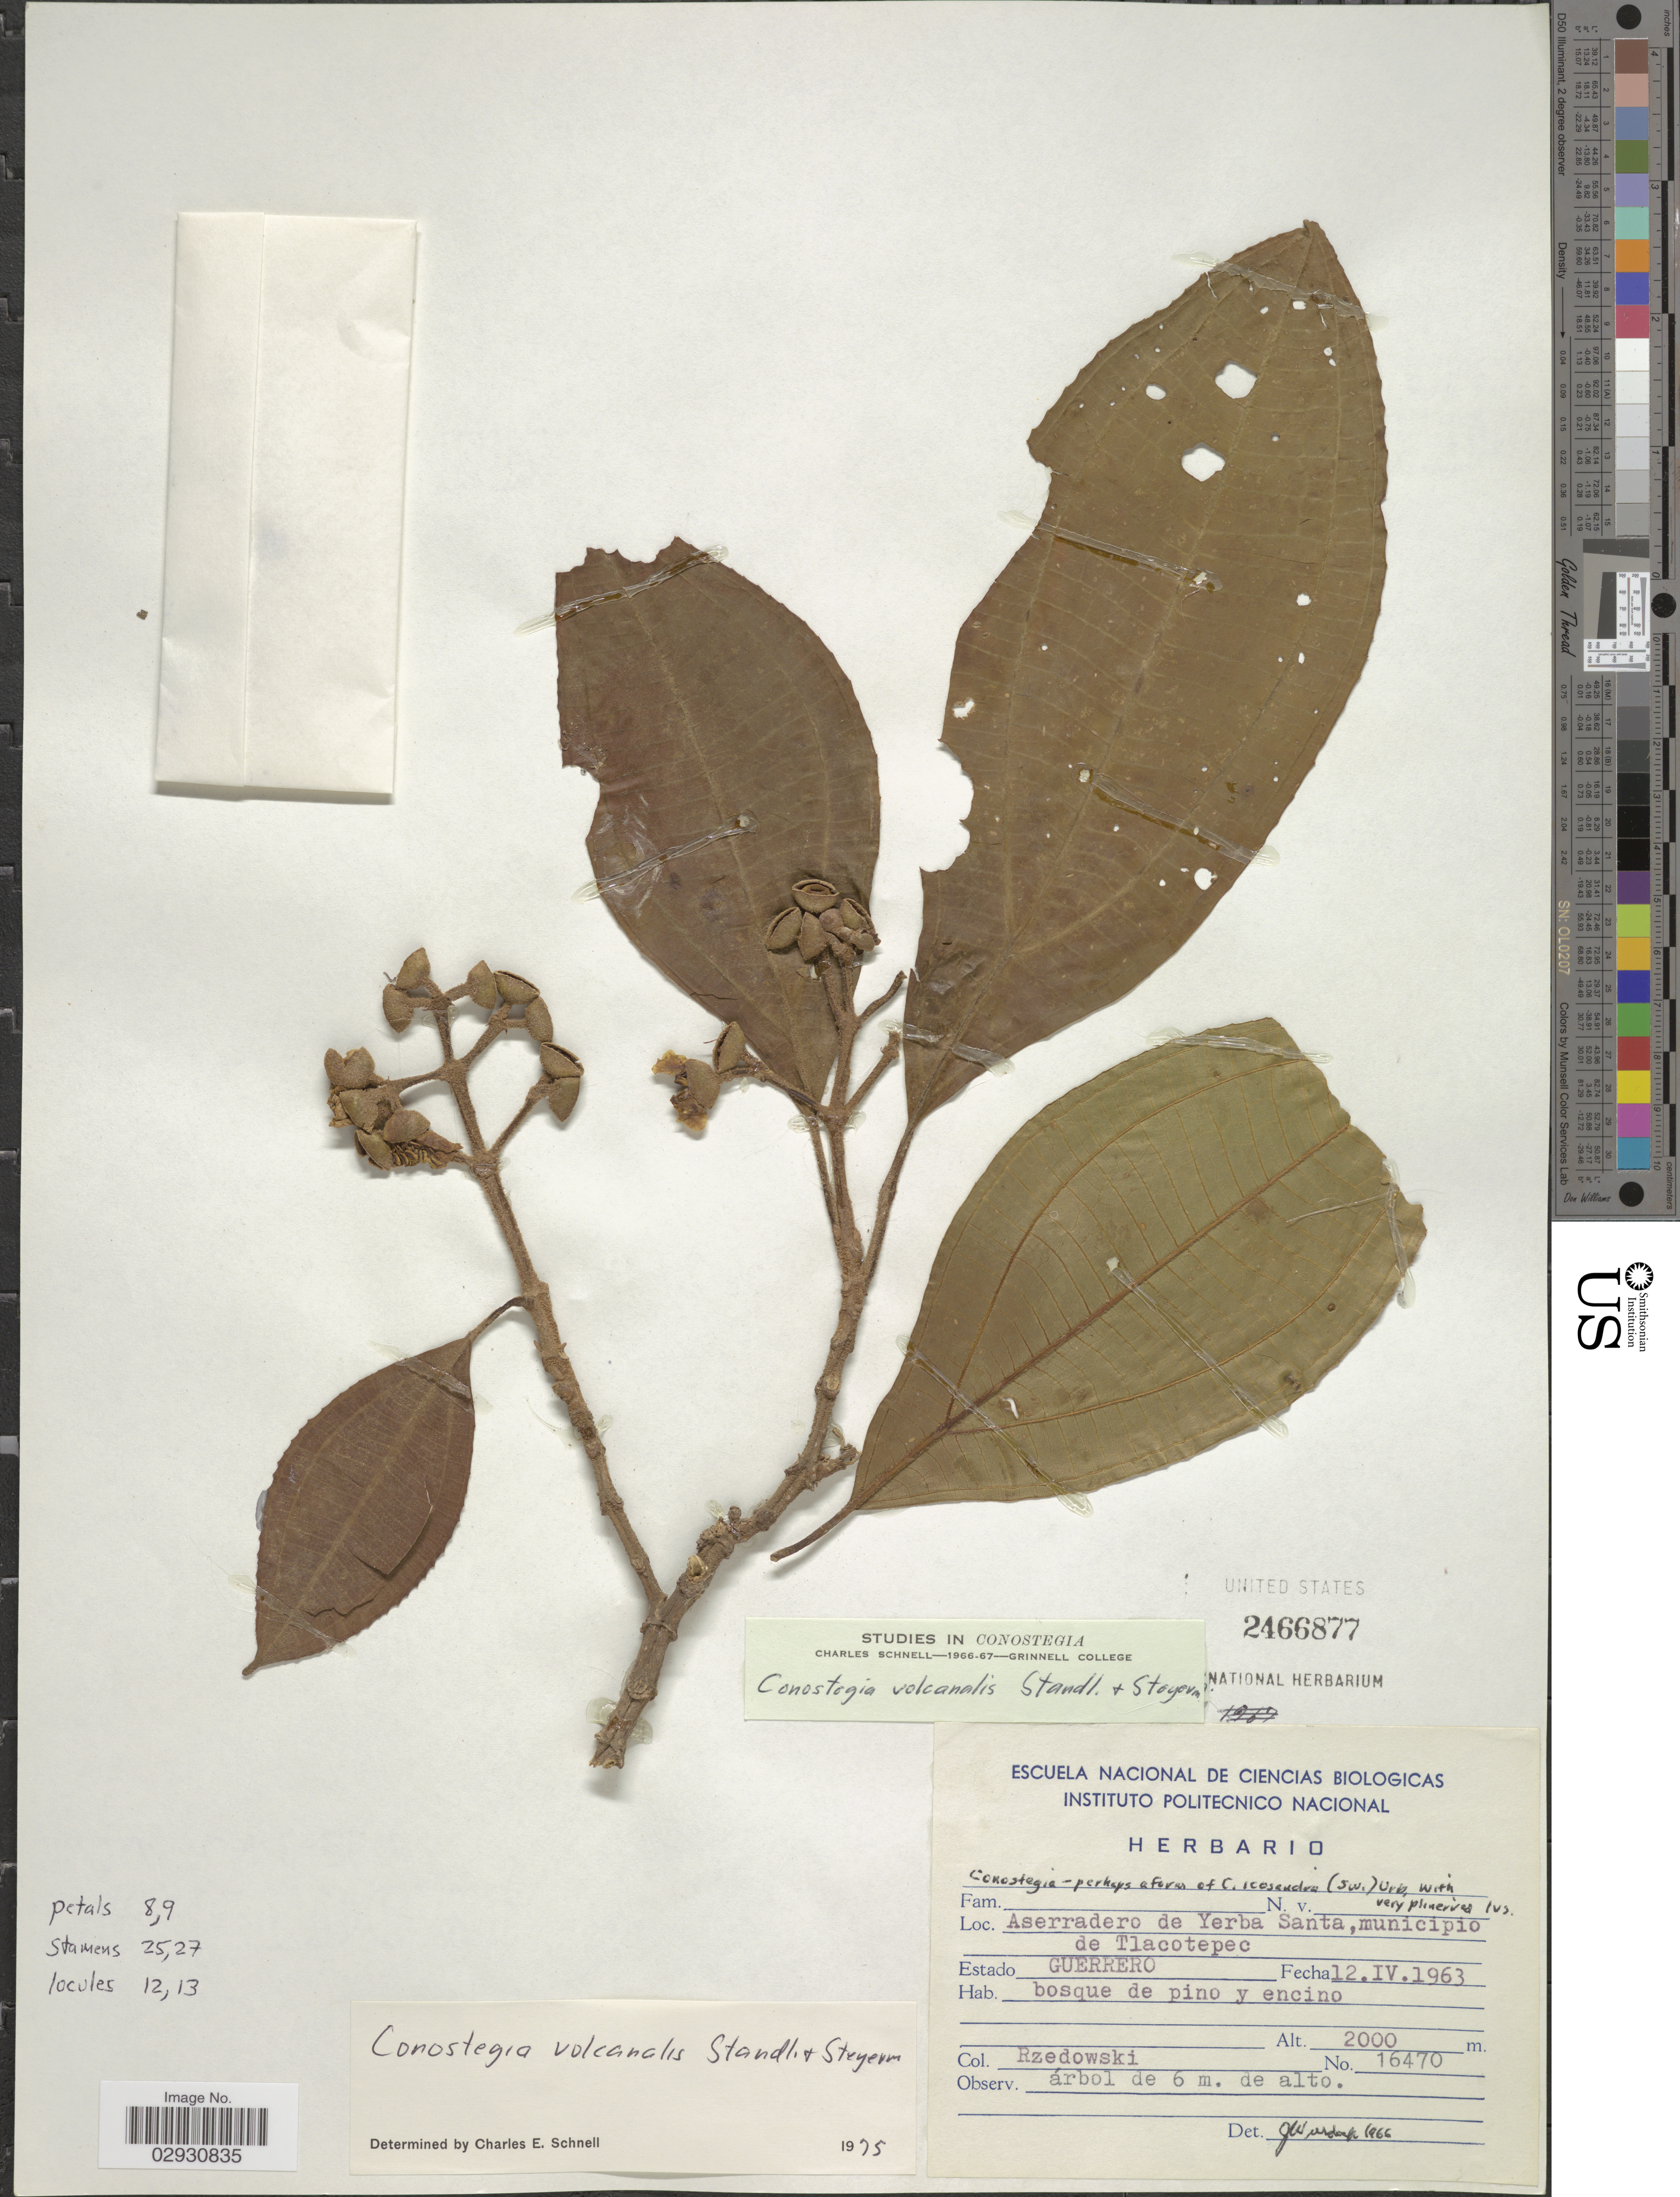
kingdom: Plantae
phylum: Tracheophyta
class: Magnoliopsida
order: Myrtales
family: Melastomataceae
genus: Conostegia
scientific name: Conostegia volcanalis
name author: Standl. & Steyerm.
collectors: Rzedowski, --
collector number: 16470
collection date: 1963-04-12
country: Mexico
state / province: Guerrero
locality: Aserradero de Yerba Santa, municipio de Tlacotepec. Estado Guerrero.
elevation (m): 2000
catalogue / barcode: US 2466877